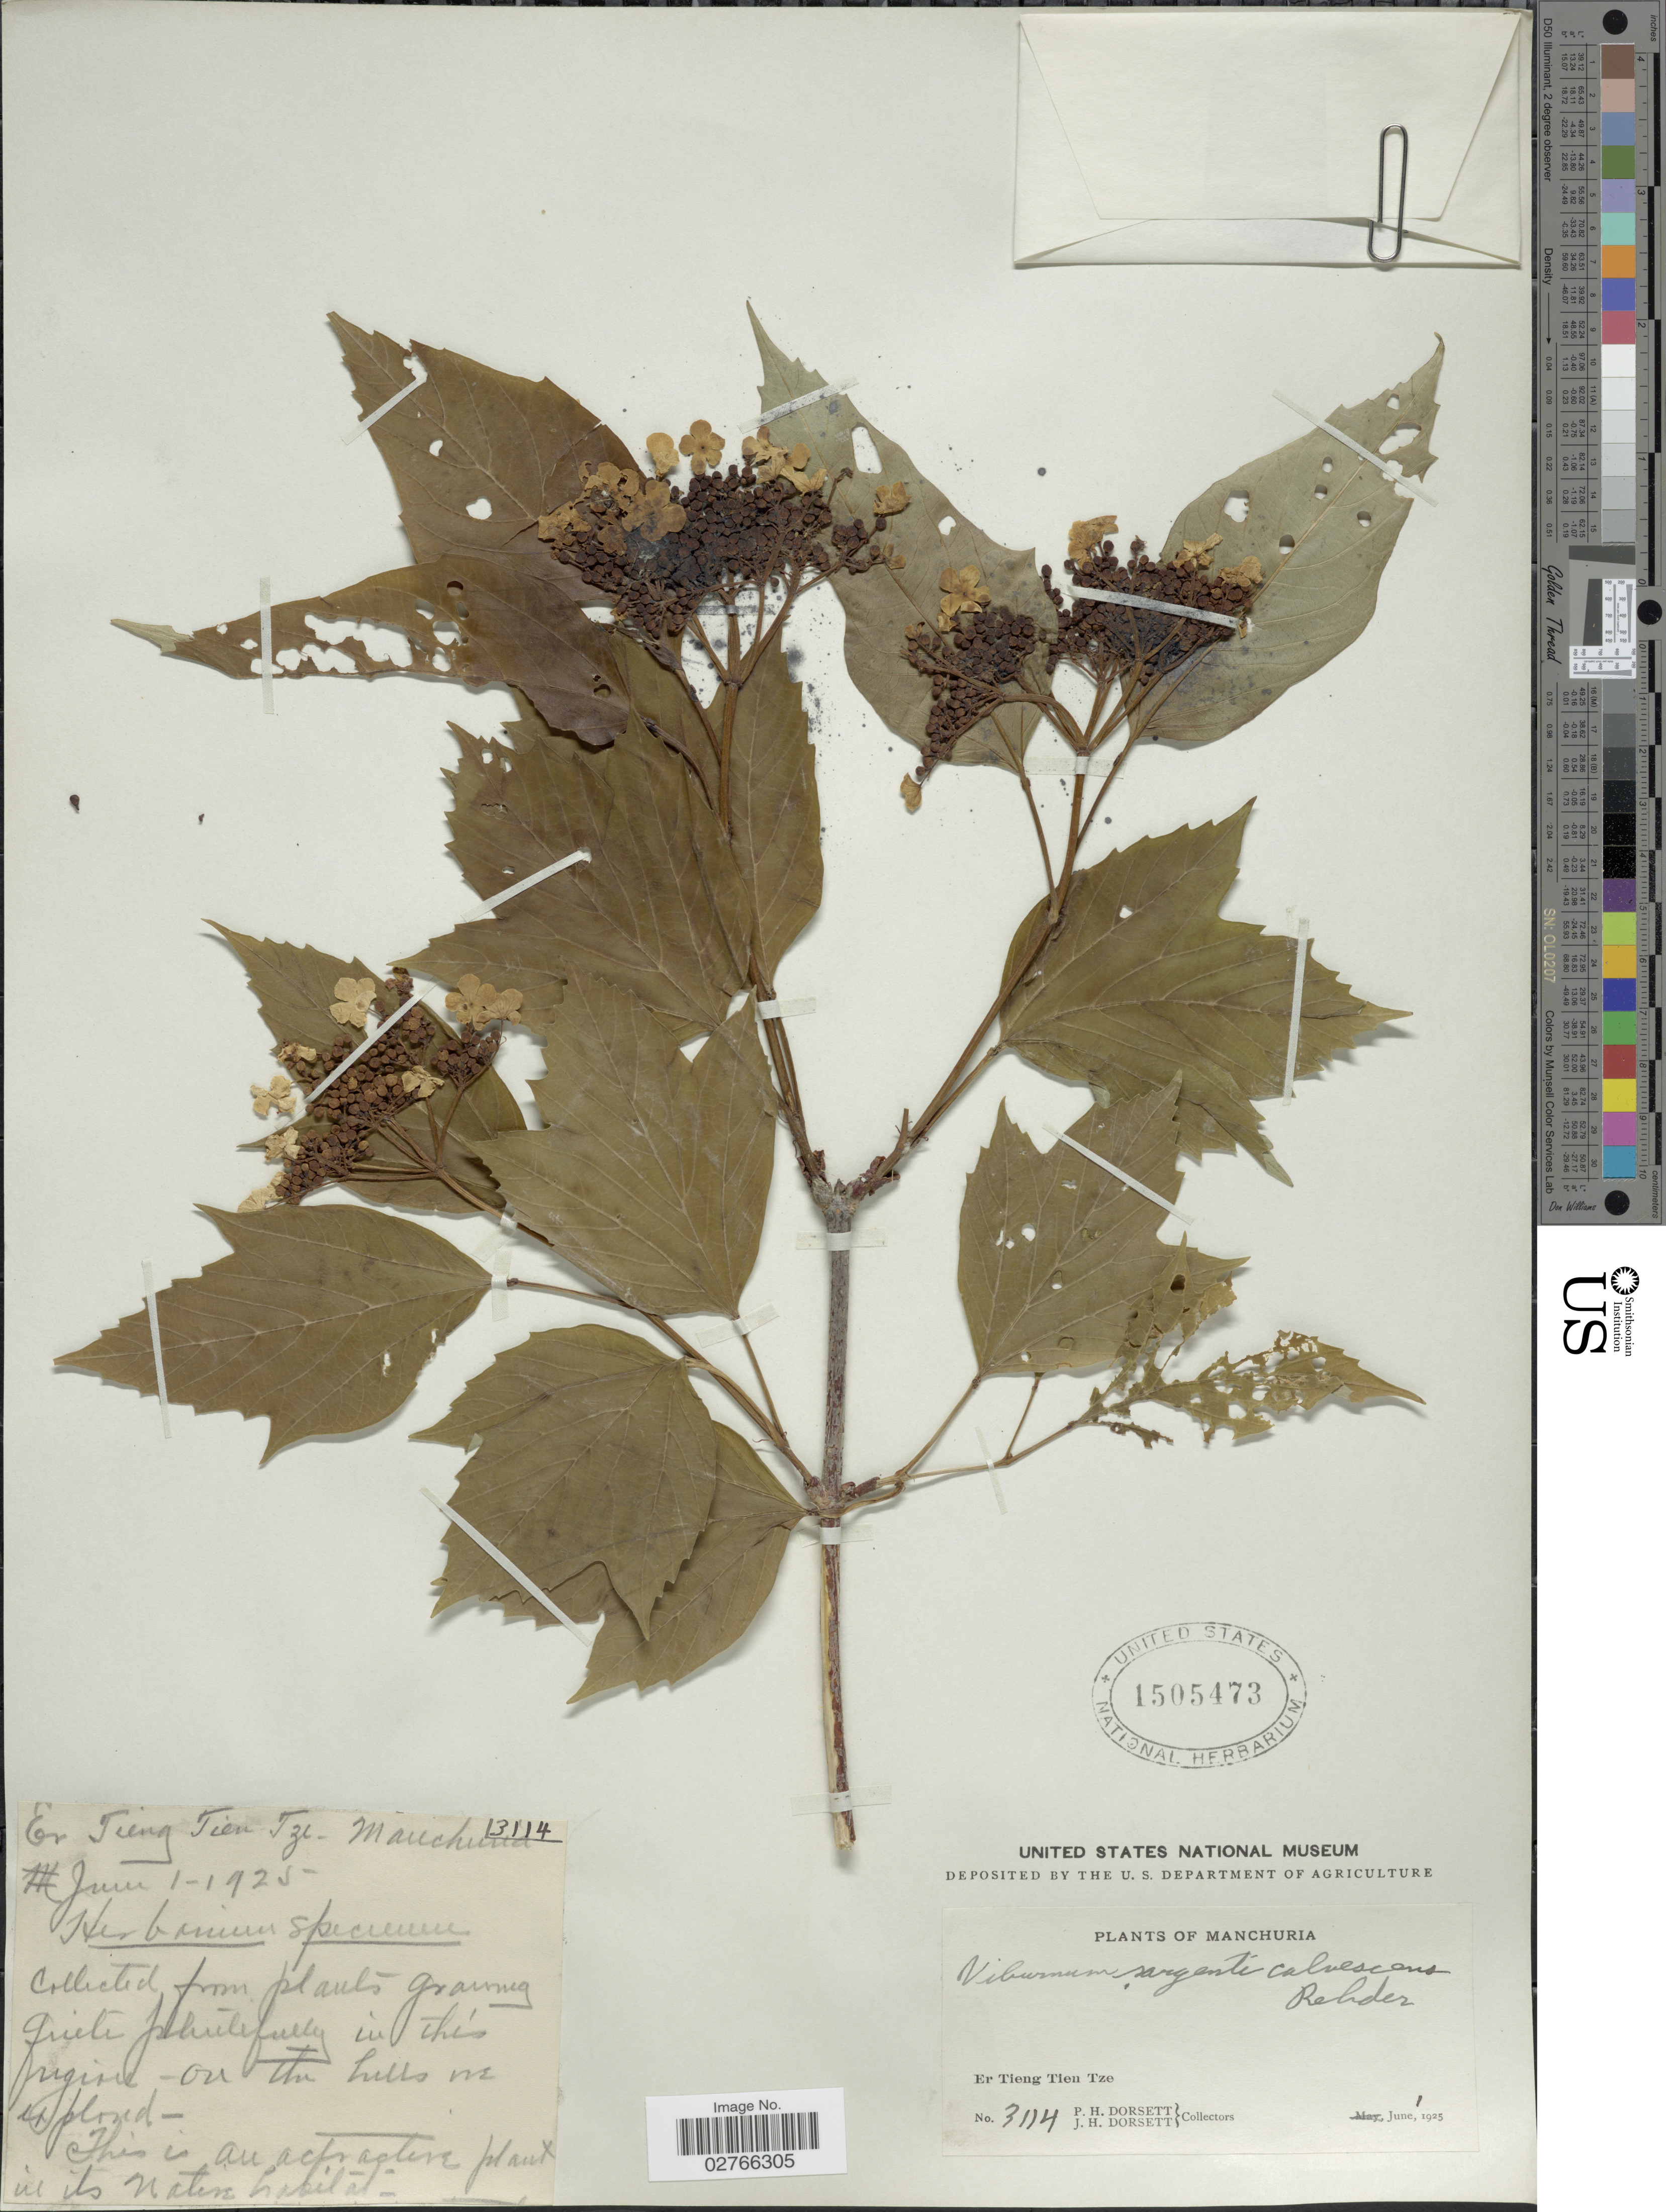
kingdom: Plantae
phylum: Tracheophyta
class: Magnoliopsida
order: Dipsacales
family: Viburnaceae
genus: Viburnum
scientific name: Viburnum opulus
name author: L.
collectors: P. H. Dorsett & J. Dorsett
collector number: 3114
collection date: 1925-06-01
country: China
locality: Manchuria, Er Tieng Tien Tze.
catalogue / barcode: US 1505473